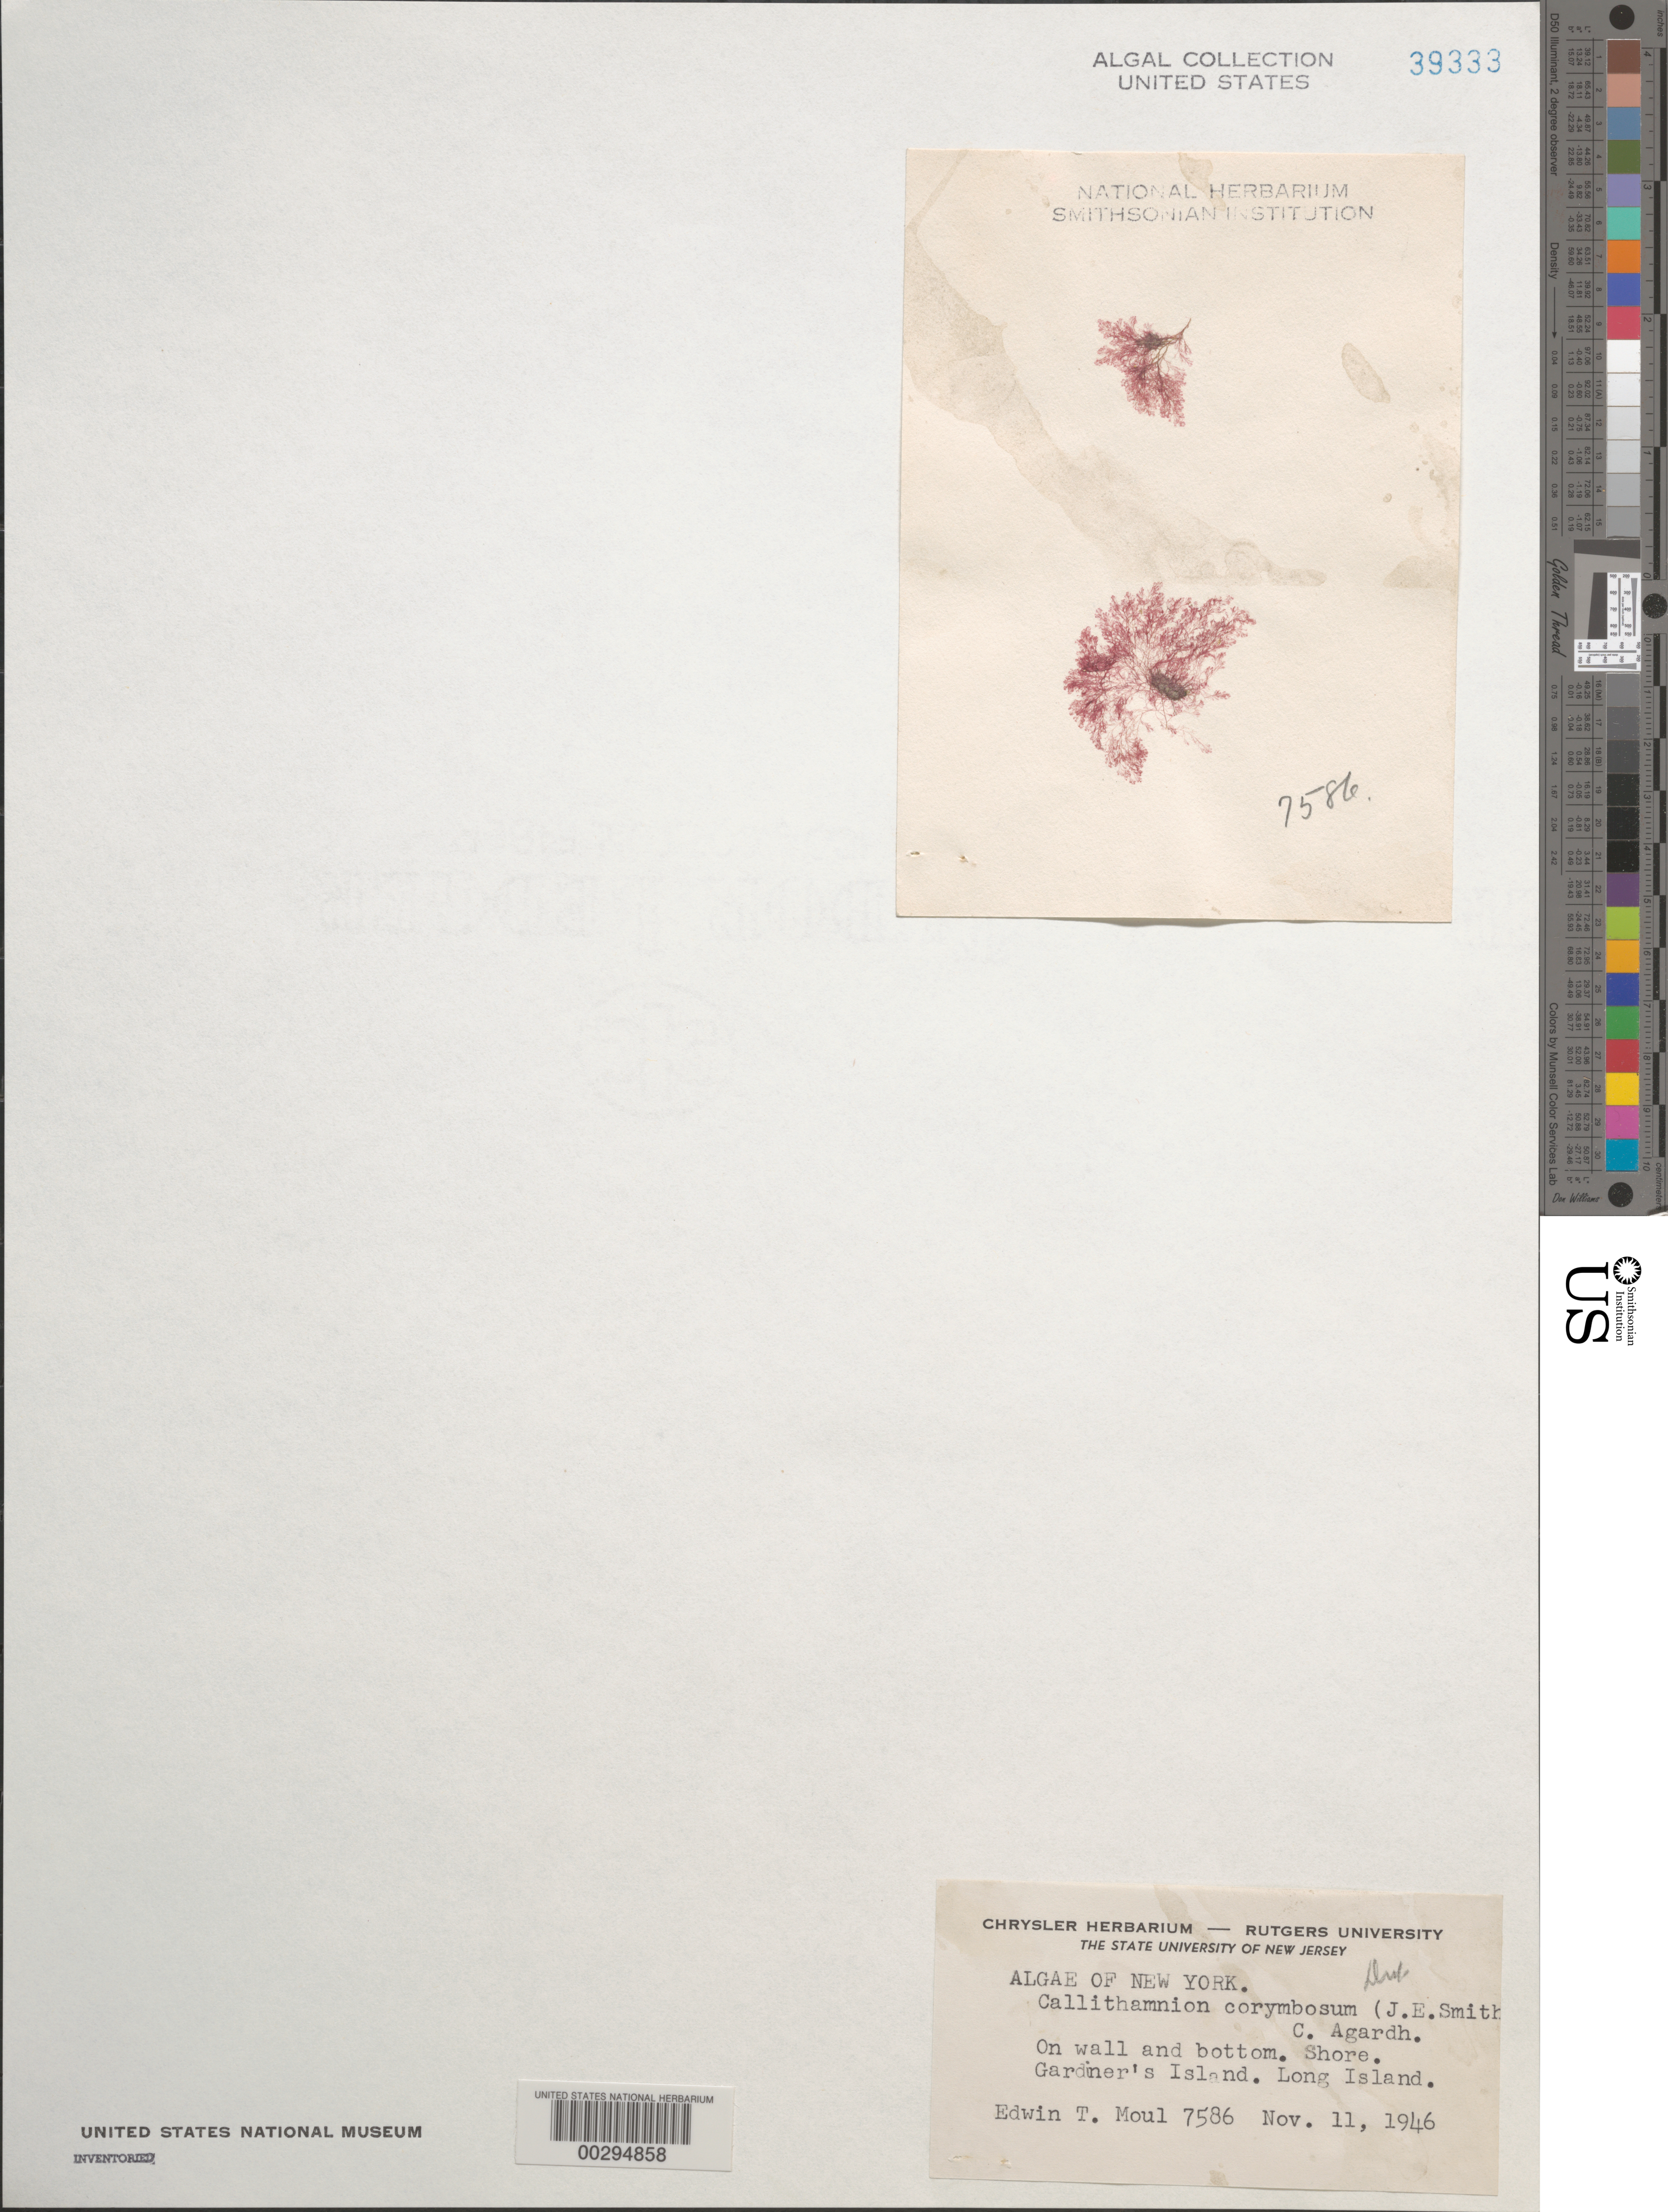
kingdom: Plantae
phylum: Rhodophyta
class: Florideophyceae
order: Ceramiales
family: Callithamniaceae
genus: Callithamnion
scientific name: Callithamnion corymbosum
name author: (Sm.) Lyngb.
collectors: E. T. Moul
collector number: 7586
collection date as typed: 11 Nov 1946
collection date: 1946-11-11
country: United States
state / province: New York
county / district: Suffolk County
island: Gardiners Island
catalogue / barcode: US 39333